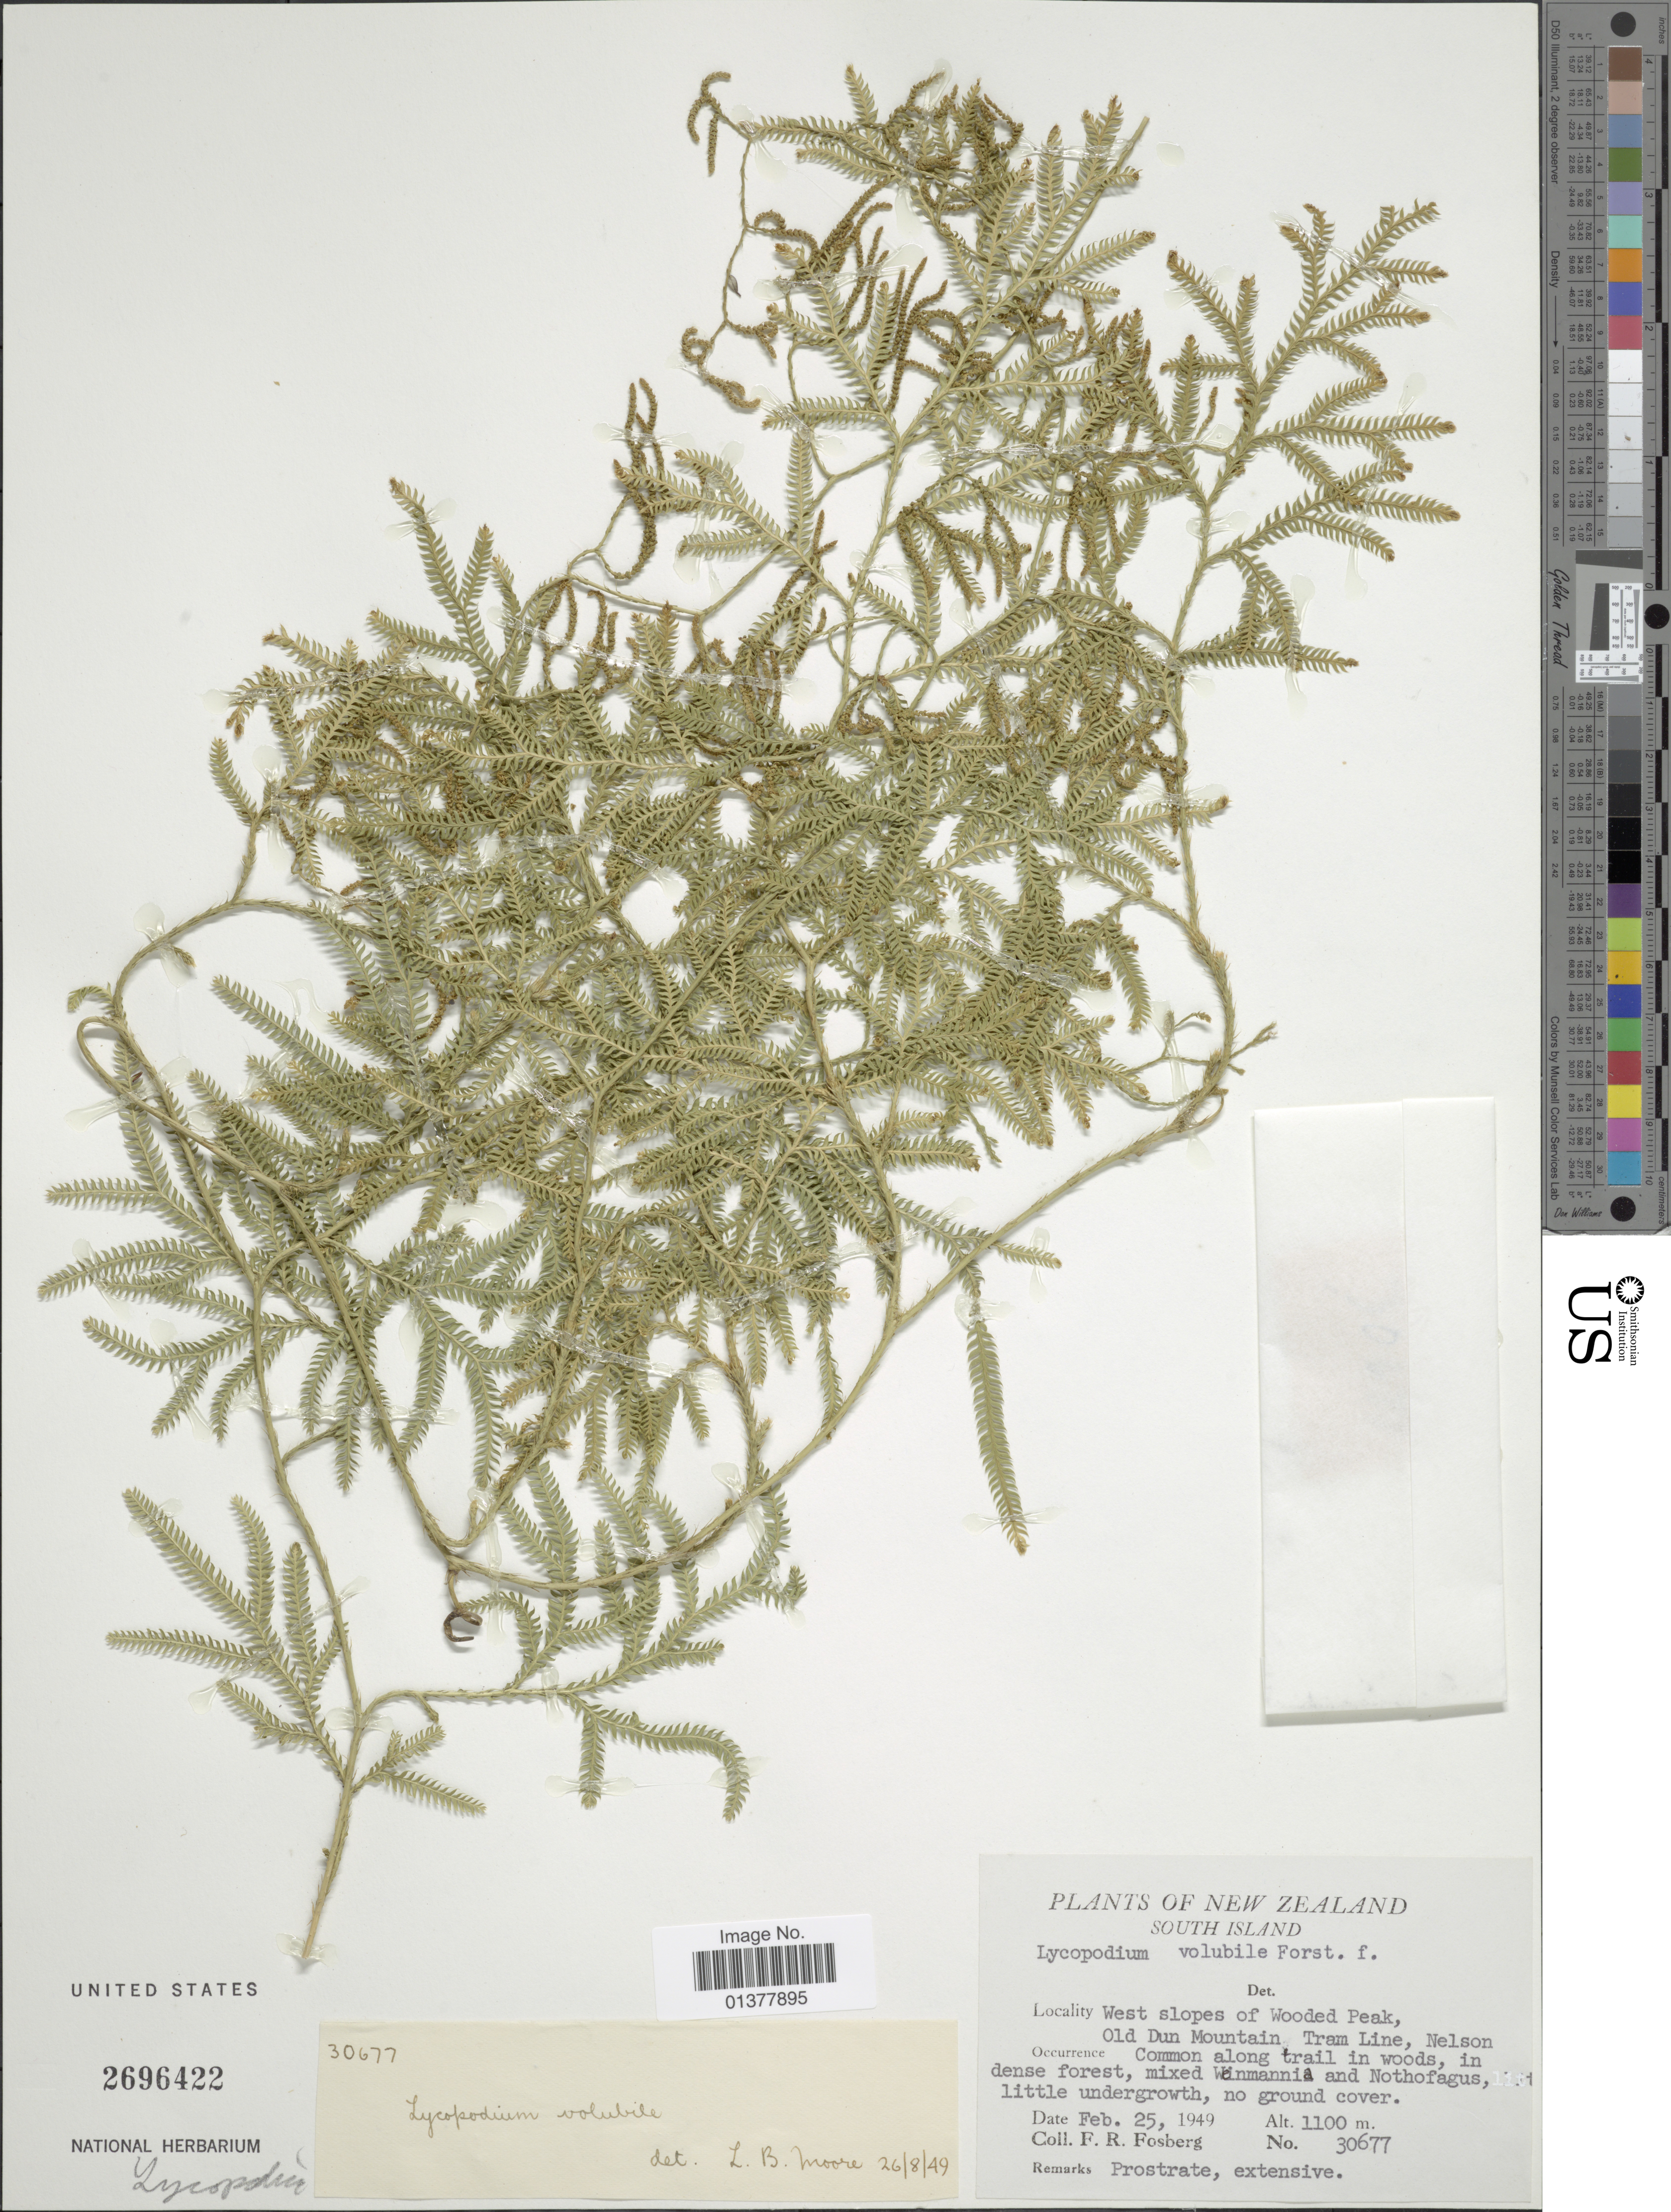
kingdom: Plantae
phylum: Tracheophyta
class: Lycopodiopsida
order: Lycopodiales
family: Lycopodiaceae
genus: Pseudodiphasium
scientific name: Pseudodiphasium volubile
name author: (G. Forst.) Holub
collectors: F. R. Fosberg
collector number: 30677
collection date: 1949-02-25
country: New Zealand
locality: West slopes of Wooded Peak, Old Dun Mountain Tram Line, Nelson common along trail in woods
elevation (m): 1100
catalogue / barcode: US 2696422